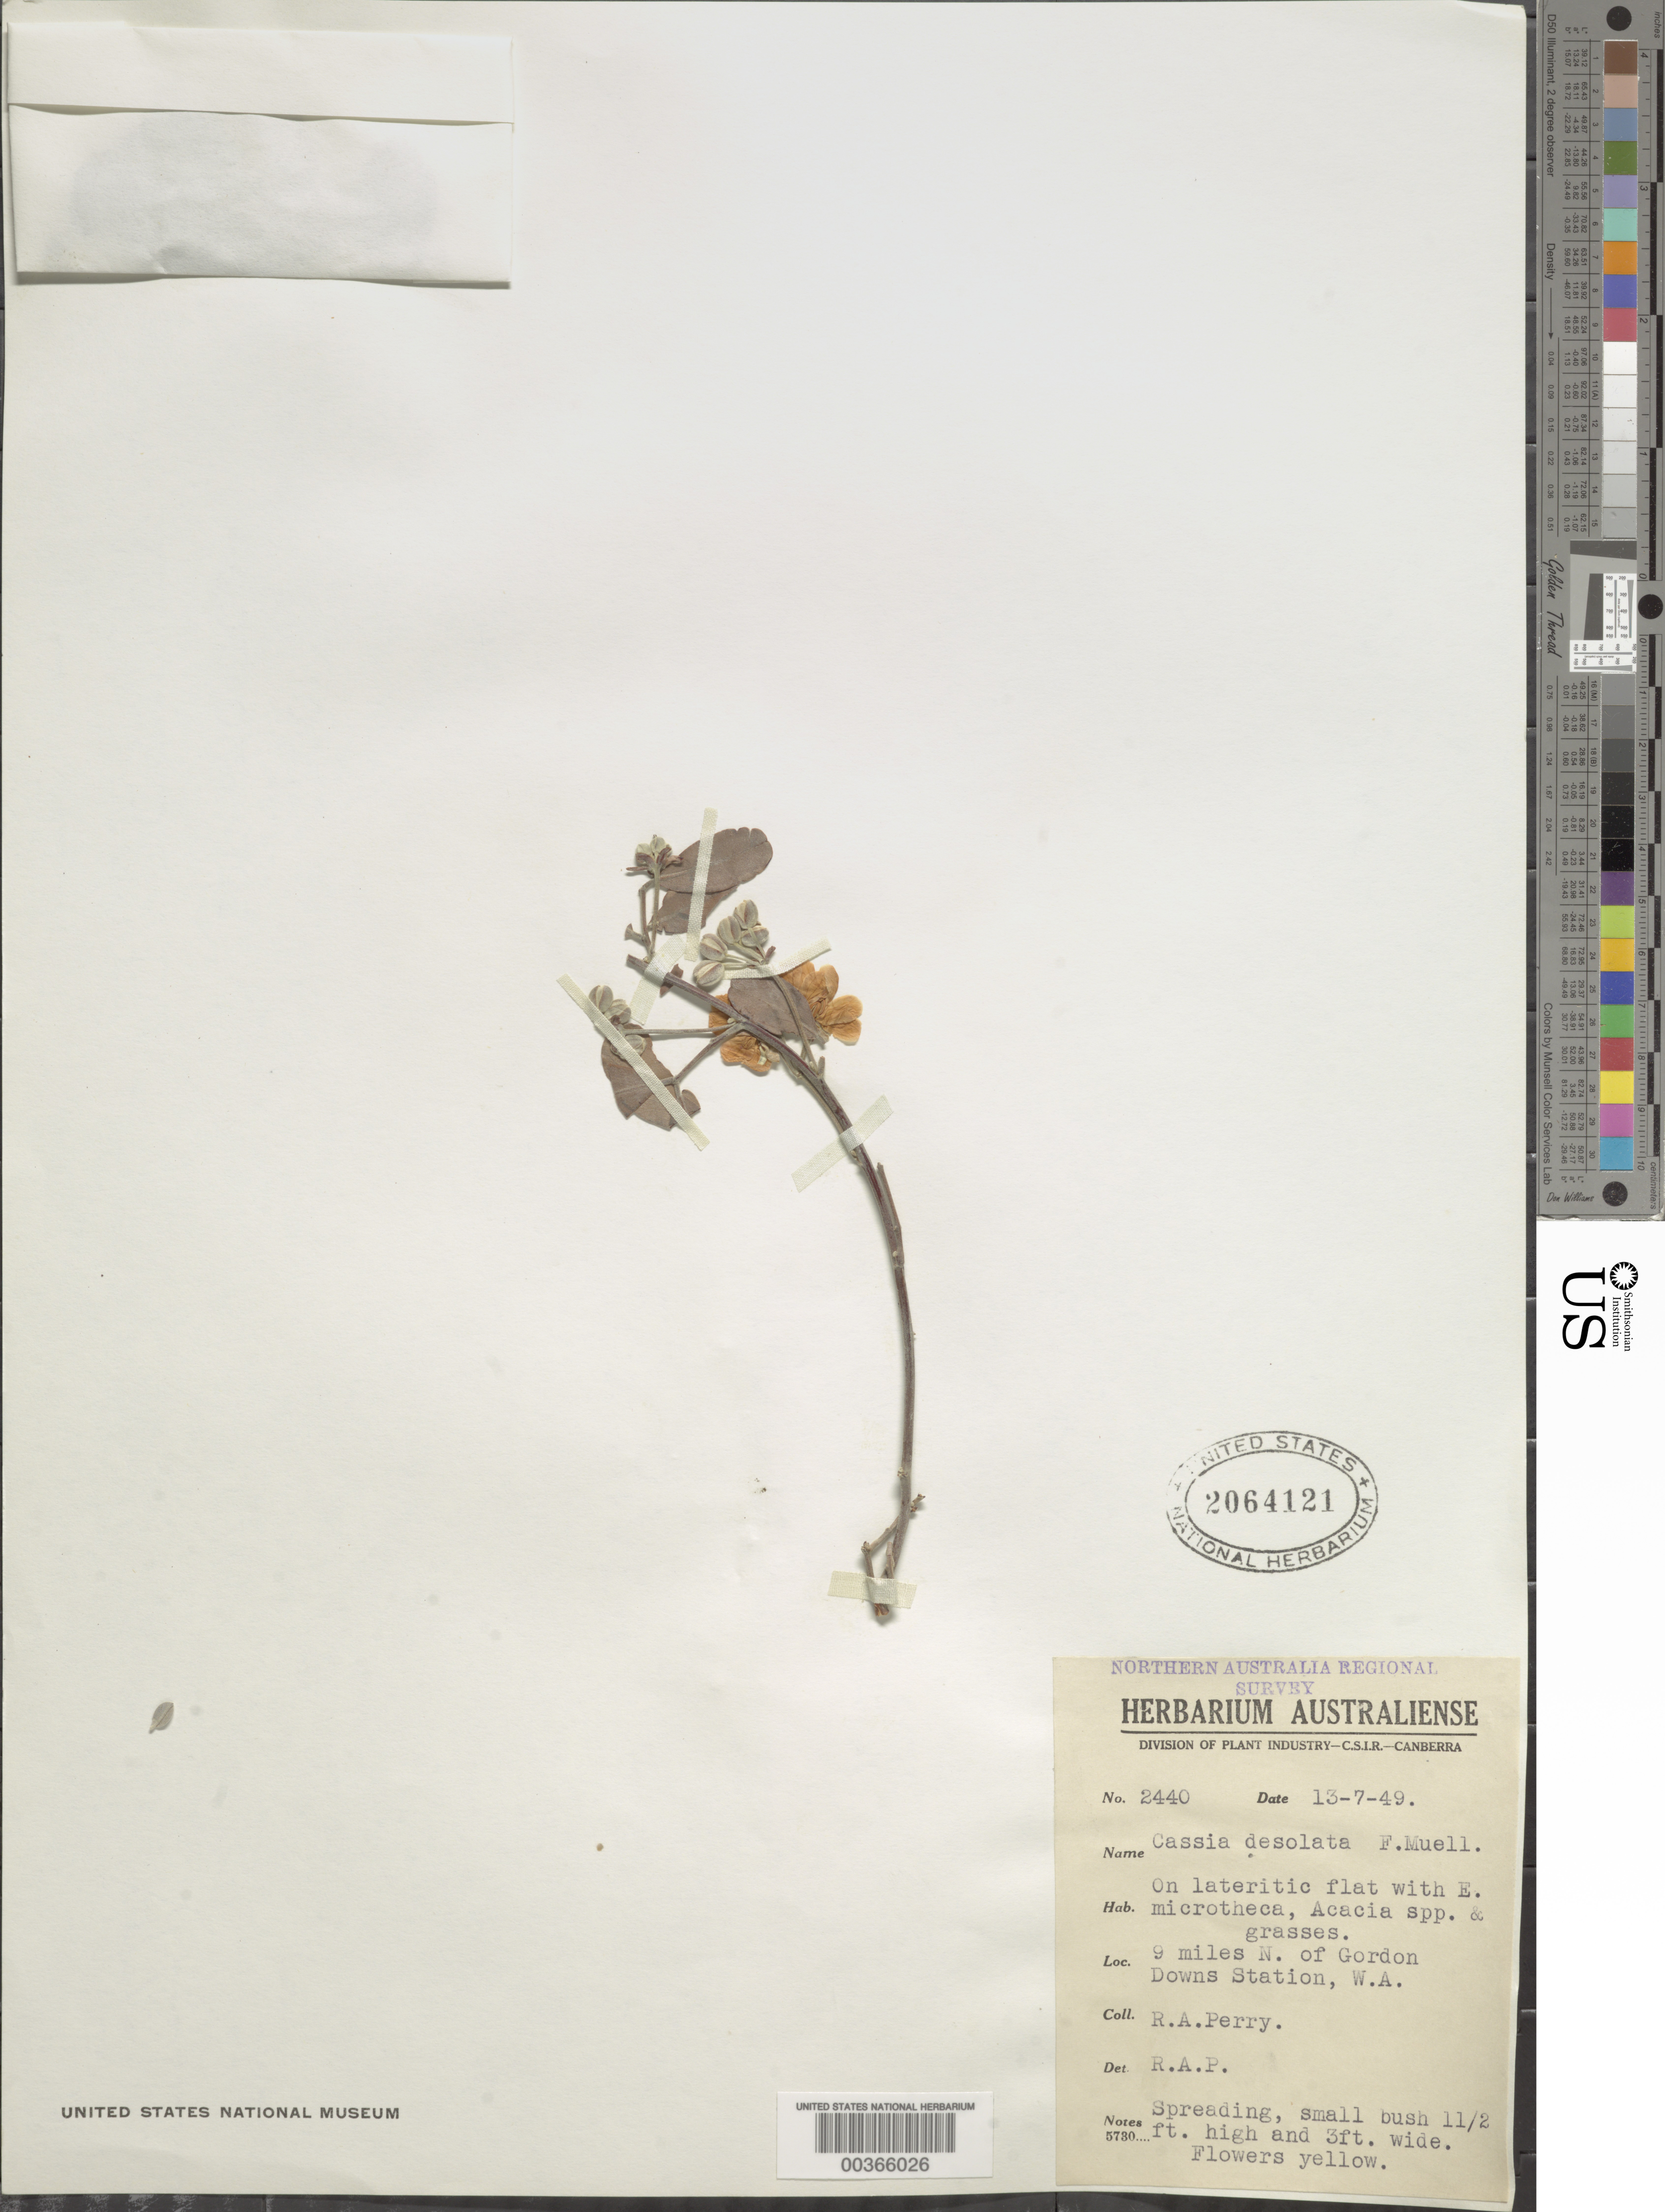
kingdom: Plantae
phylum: Tracheophyta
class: Magnoliopsida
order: Fabales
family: Fabaceae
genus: Senna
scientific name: Senna artemisioides subsp. x sturtii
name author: (R. Br.) Randell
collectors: Perry, R. A.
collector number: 2440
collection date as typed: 13 Jul 1949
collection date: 1949-07-13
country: Australia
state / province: Western Australia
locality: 9 mi n of gordon downs station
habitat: On lateritic flat with grasses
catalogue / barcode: US 2064121